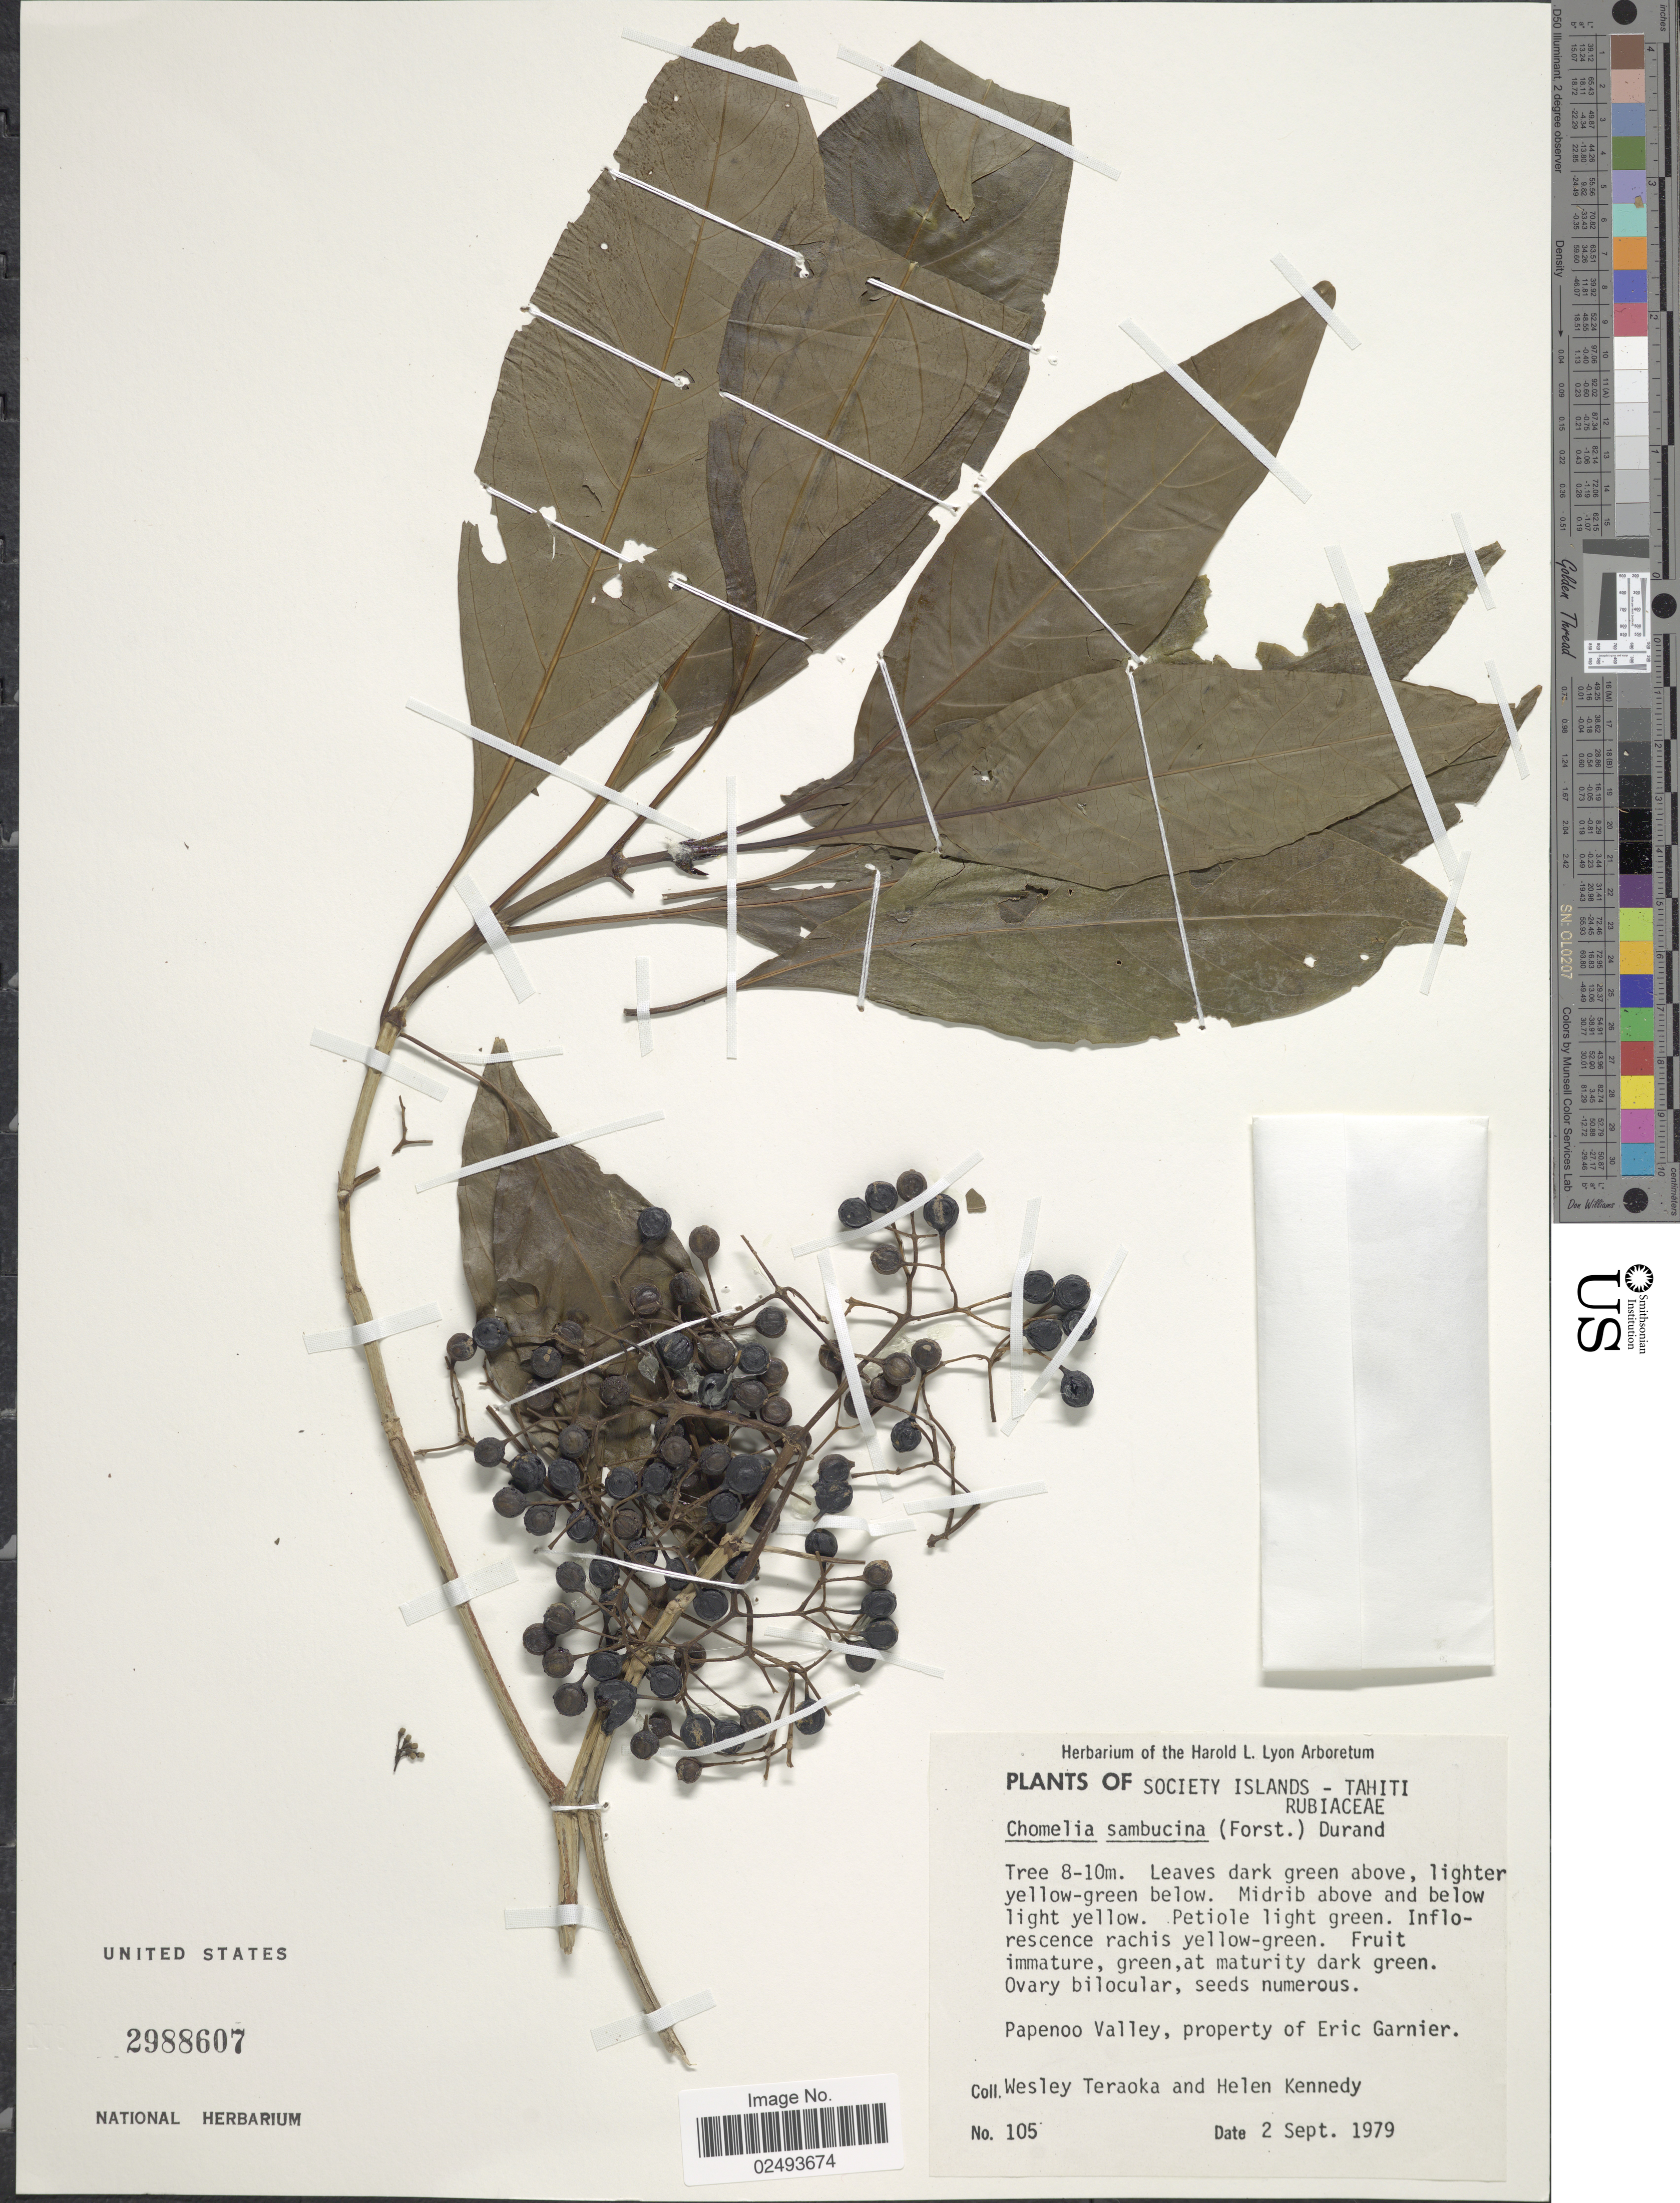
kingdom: Plantae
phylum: Tracheophyta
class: Magnoliopsida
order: Gentianales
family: Rubiaceae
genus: Tarenna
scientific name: Tarenna sambucina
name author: (G. Forst.) Drake ex Durand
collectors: W. Teraoka & H. Kennedy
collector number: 105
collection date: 1979-09-02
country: French Polynesia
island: Tahiti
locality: Society Islands, Tahiti, Papenoo Valley, property of Eric Garnier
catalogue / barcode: US 2988607